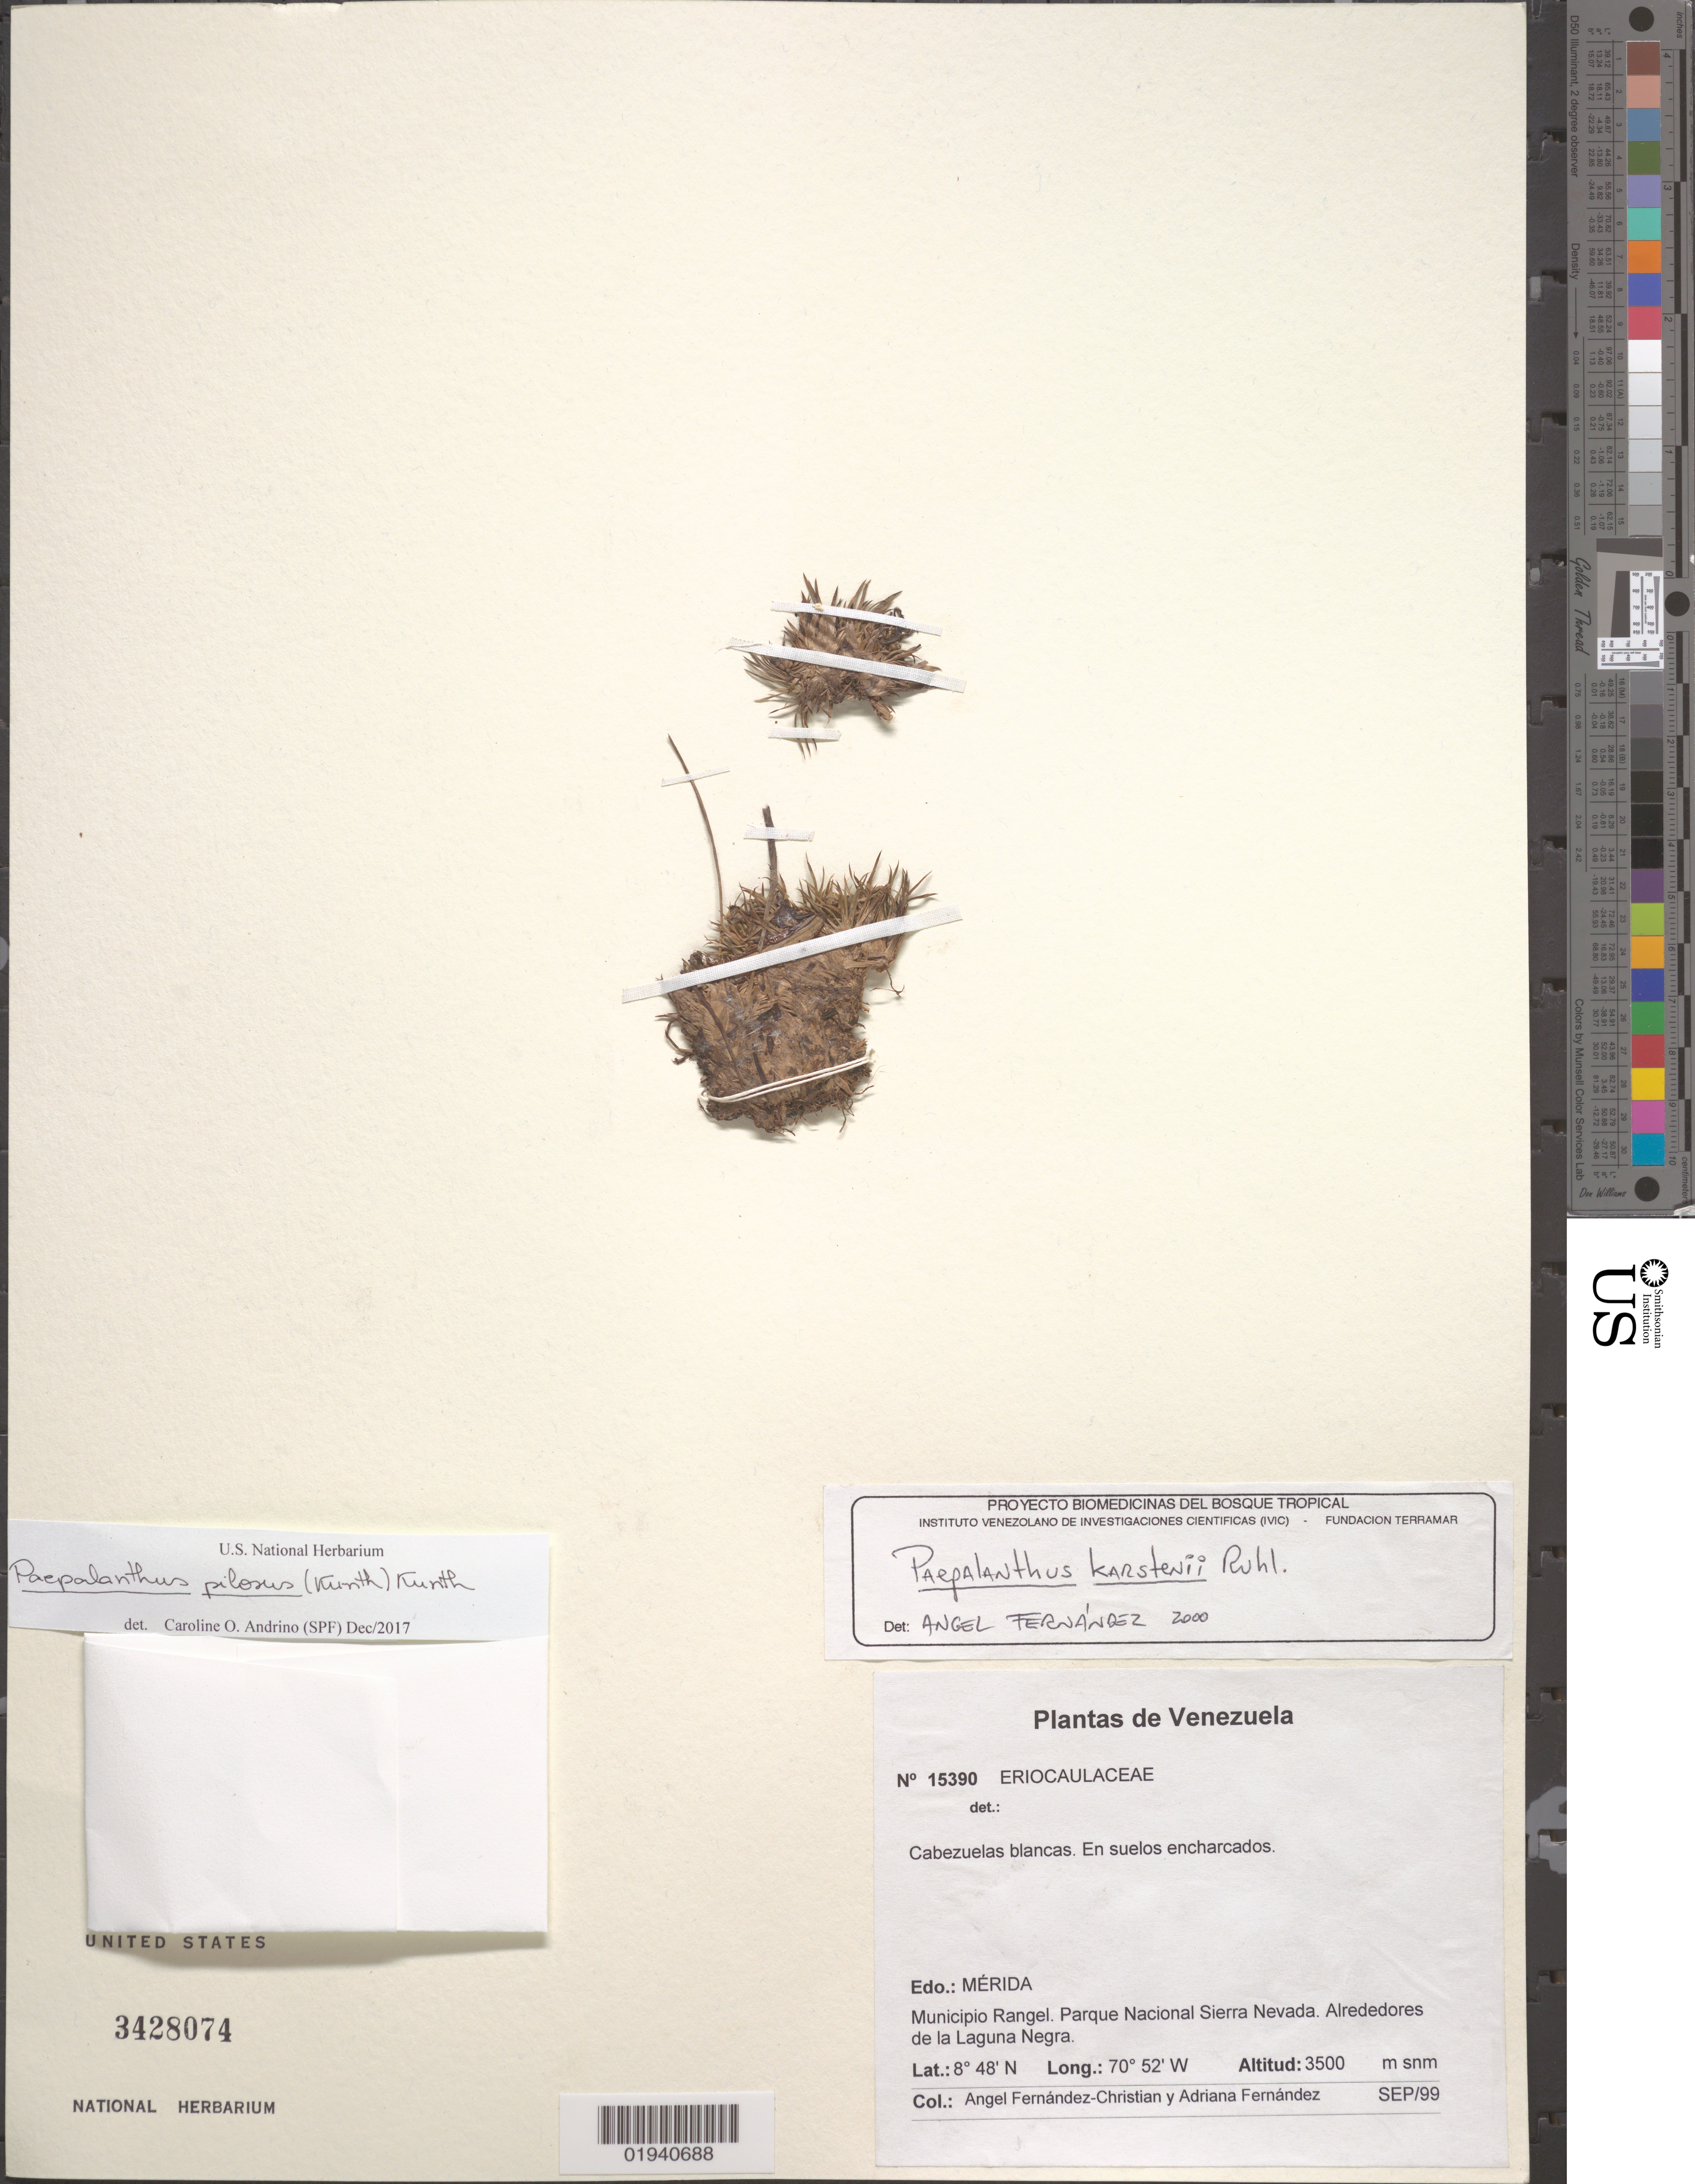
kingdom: Plantae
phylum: Tracheophyta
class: Liliopsida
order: Poales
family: Eriocaulaceae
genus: Paepalanthus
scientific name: Paepalanthus pilosus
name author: (Kunth) Kunth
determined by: Andrino, C. O.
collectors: Á. Fernández & A. Fernández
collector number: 15390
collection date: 1999-09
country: Venezuela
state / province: Mérida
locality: Municipio Rangel. Parque Nacional Sierra Nevada. Alrededores de la Laguna Negra.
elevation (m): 3500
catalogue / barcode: US 3428072